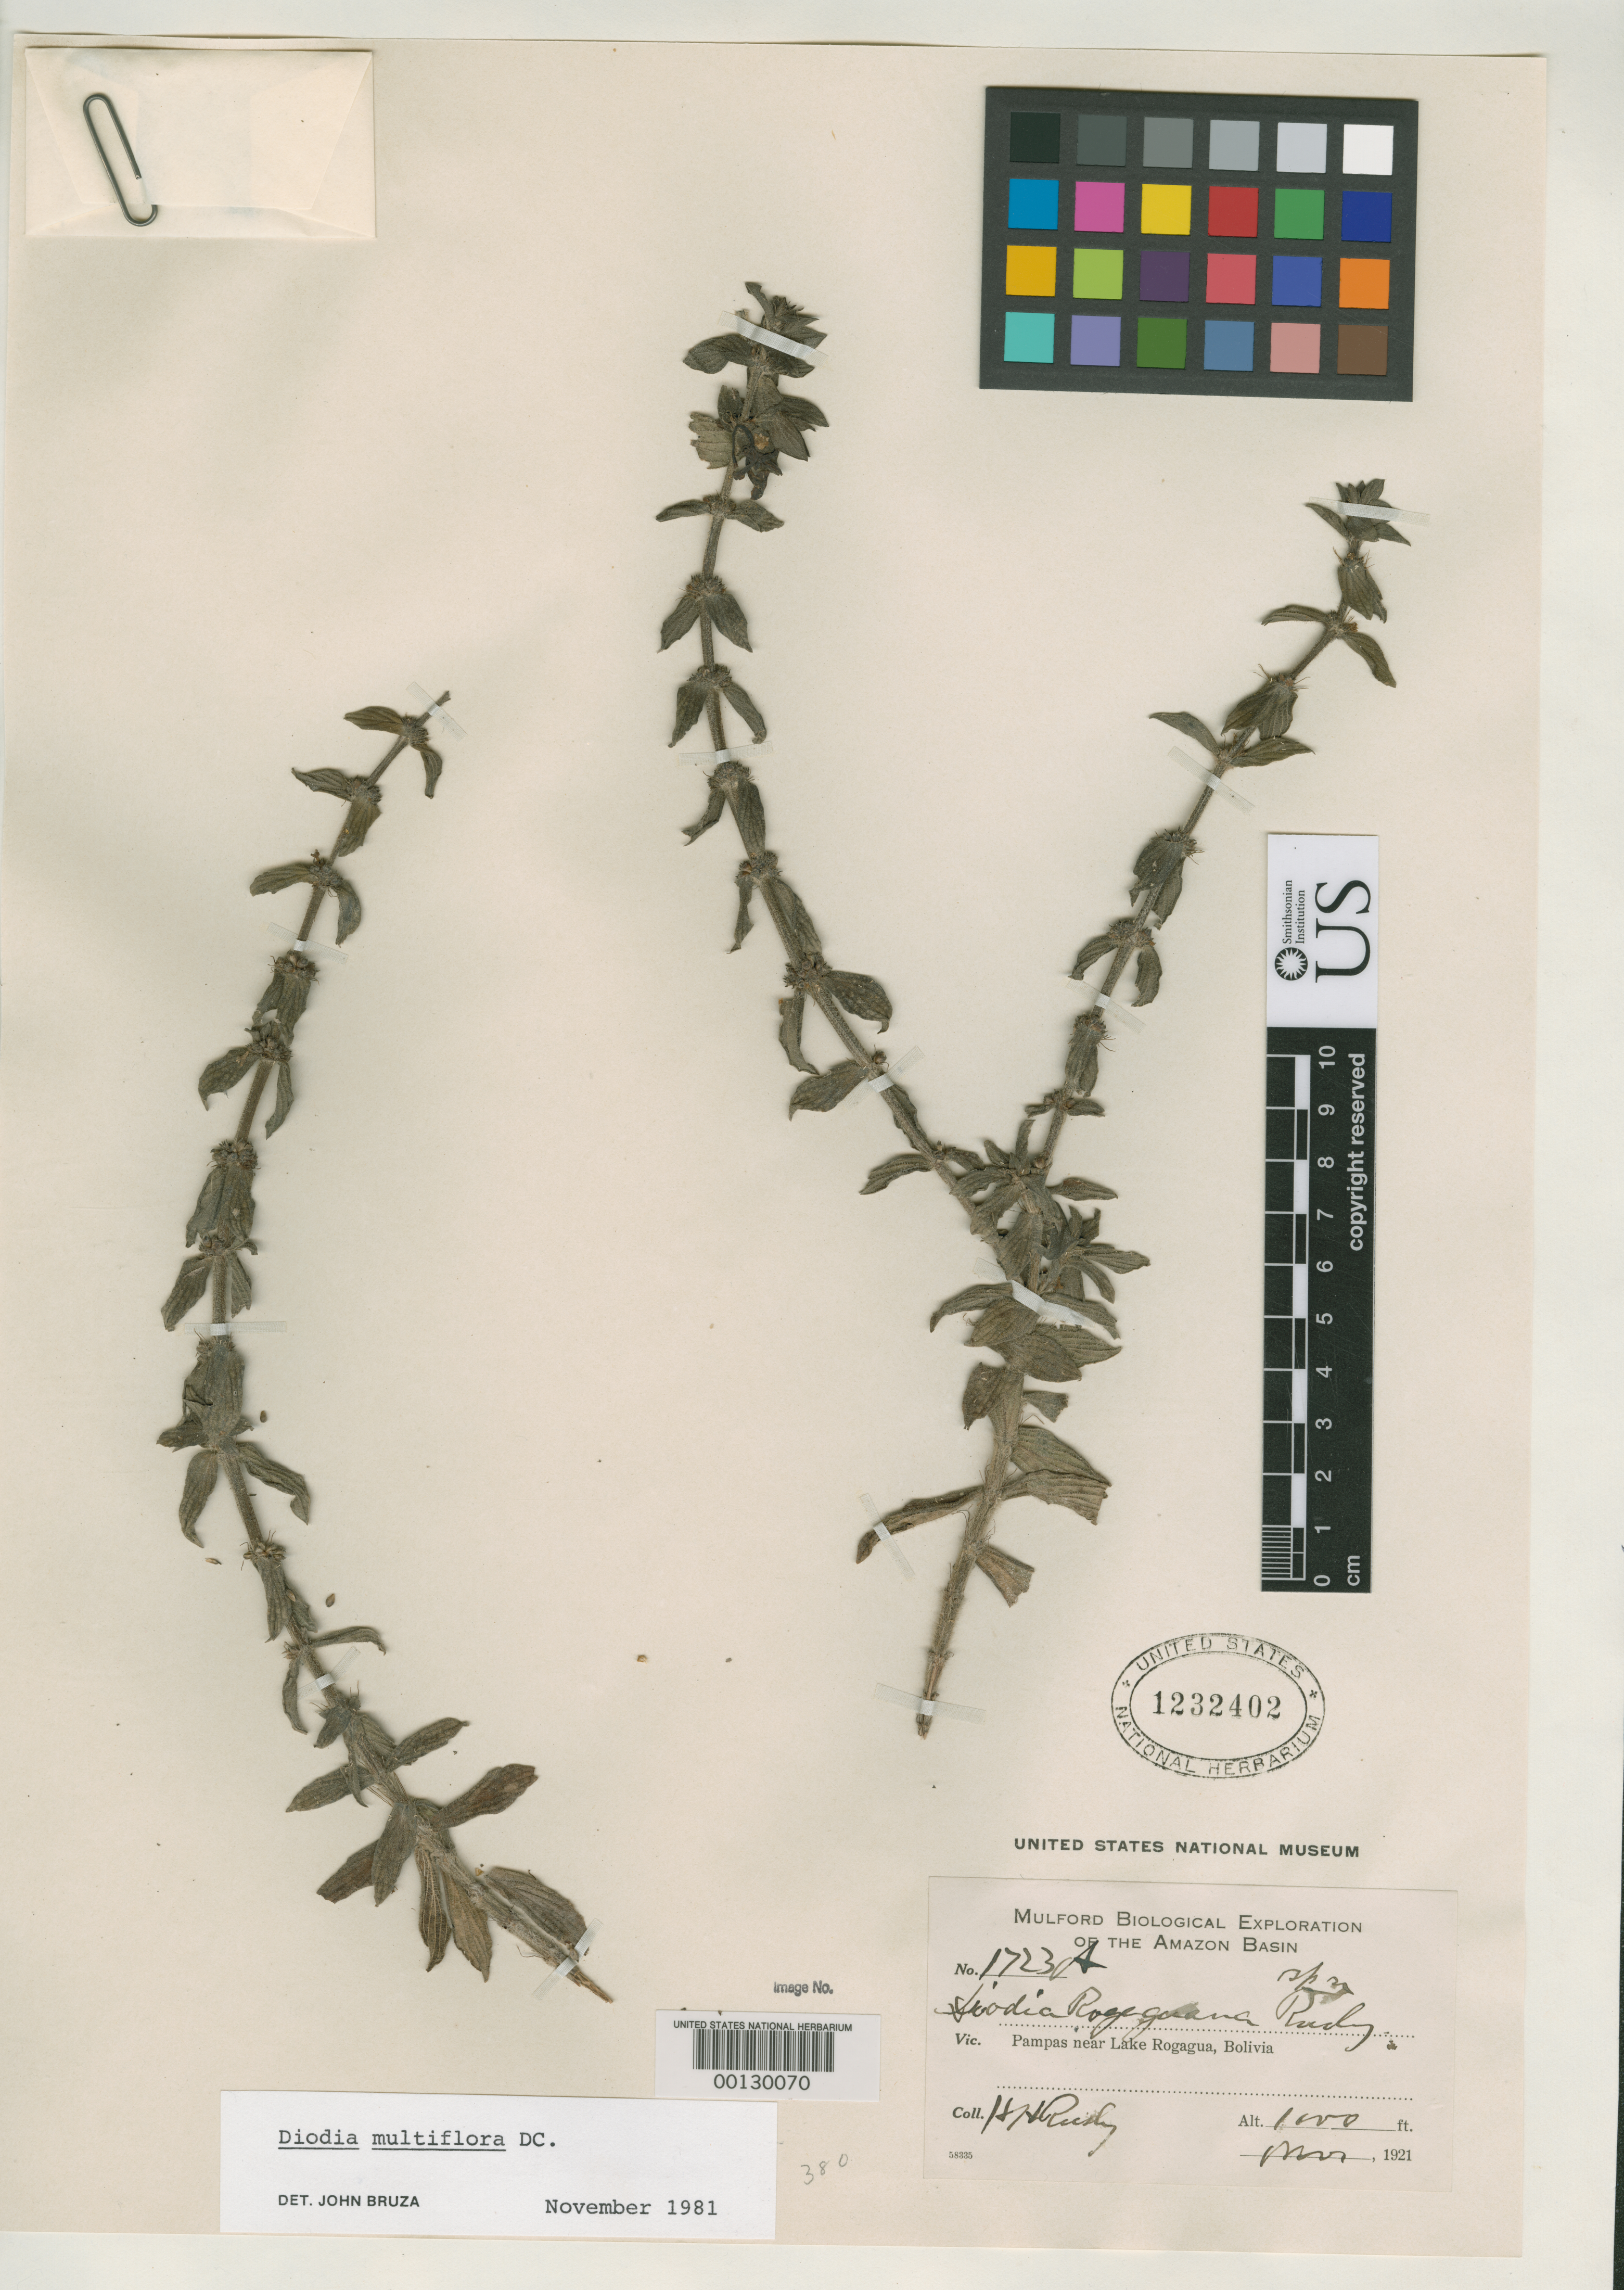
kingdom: Plantae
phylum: Tracheophyta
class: Magnoliopsida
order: Gentianales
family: Rubiaceae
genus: Diodia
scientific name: Diodia rogaguana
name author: Rusby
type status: Isotype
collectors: H. H. Rusby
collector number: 1723 a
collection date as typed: Nov., 1921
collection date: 1921-11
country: Bolivia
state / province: Beni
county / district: José Ballivián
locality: Pampas near Lake Rogagua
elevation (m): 305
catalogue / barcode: US 1232402